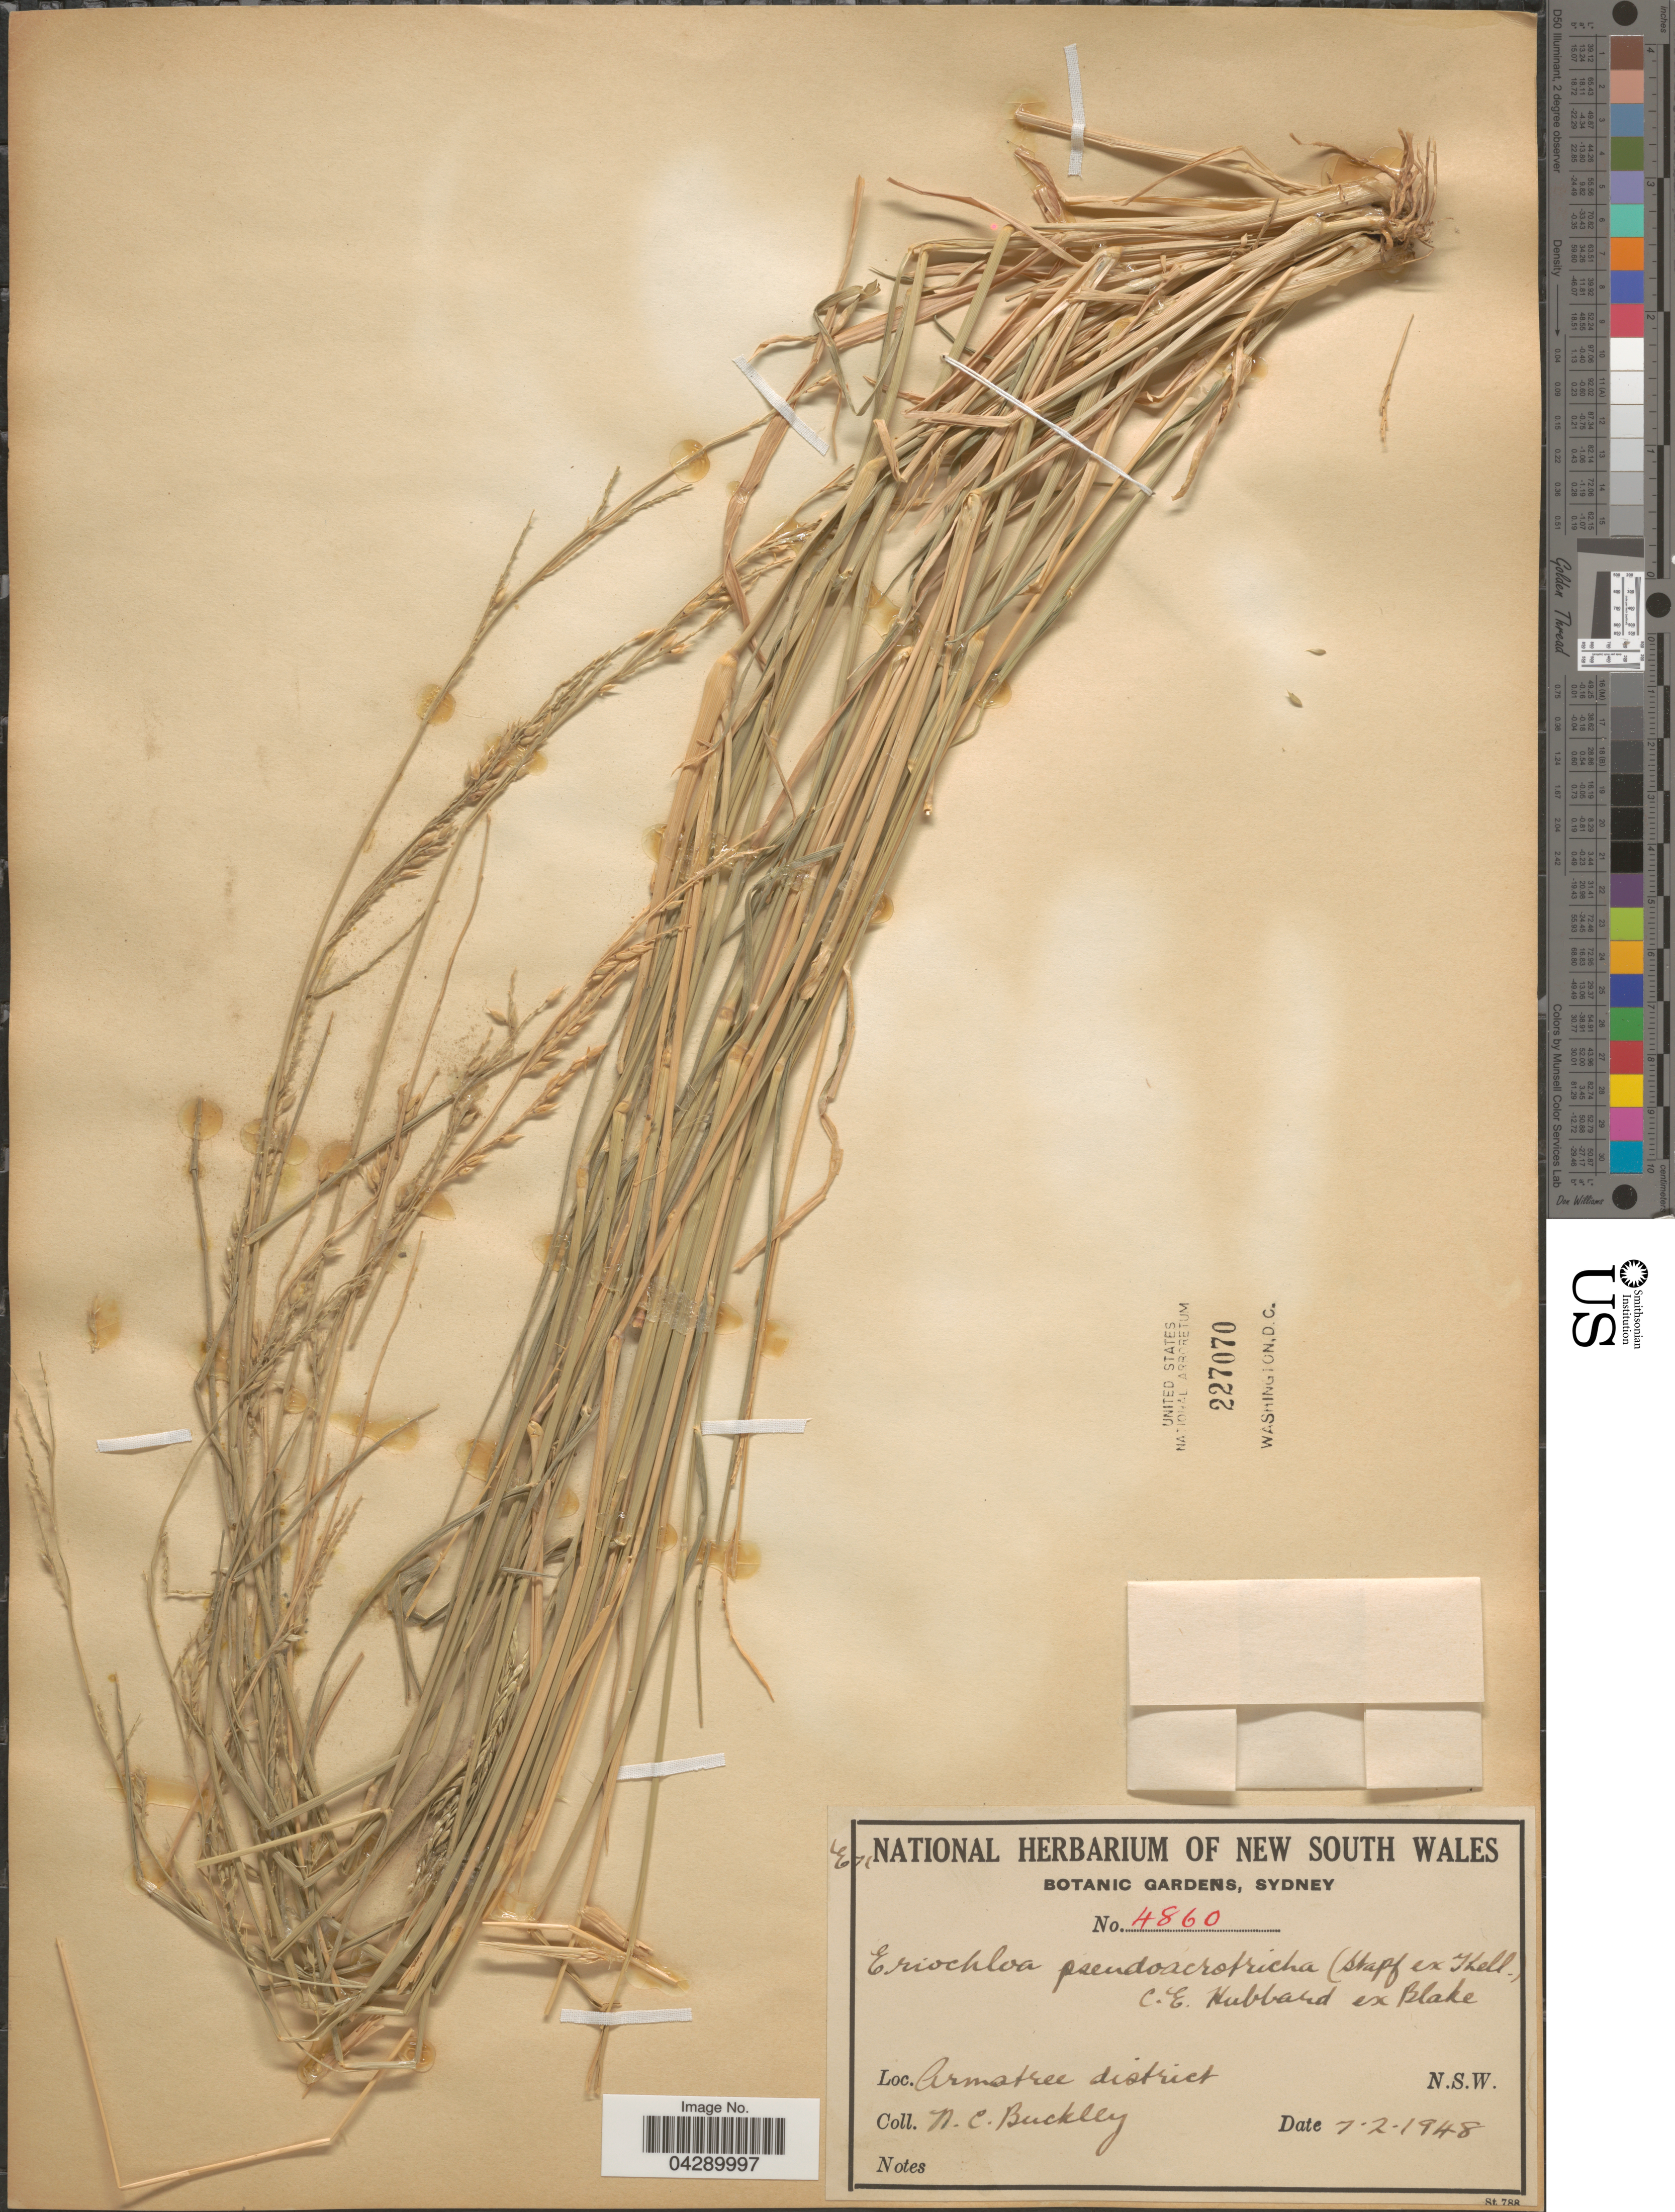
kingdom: Plantae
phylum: Tracheophyta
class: Liliopsida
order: Poales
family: Poaceae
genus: Eriochloa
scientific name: Eriochloa pseudoacrotricha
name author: (Stapf & Thell.) J.M. Black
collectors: N. C. Buckley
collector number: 4860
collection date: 1948-02-07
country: Australia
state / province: New South Wales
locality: Armatree district.